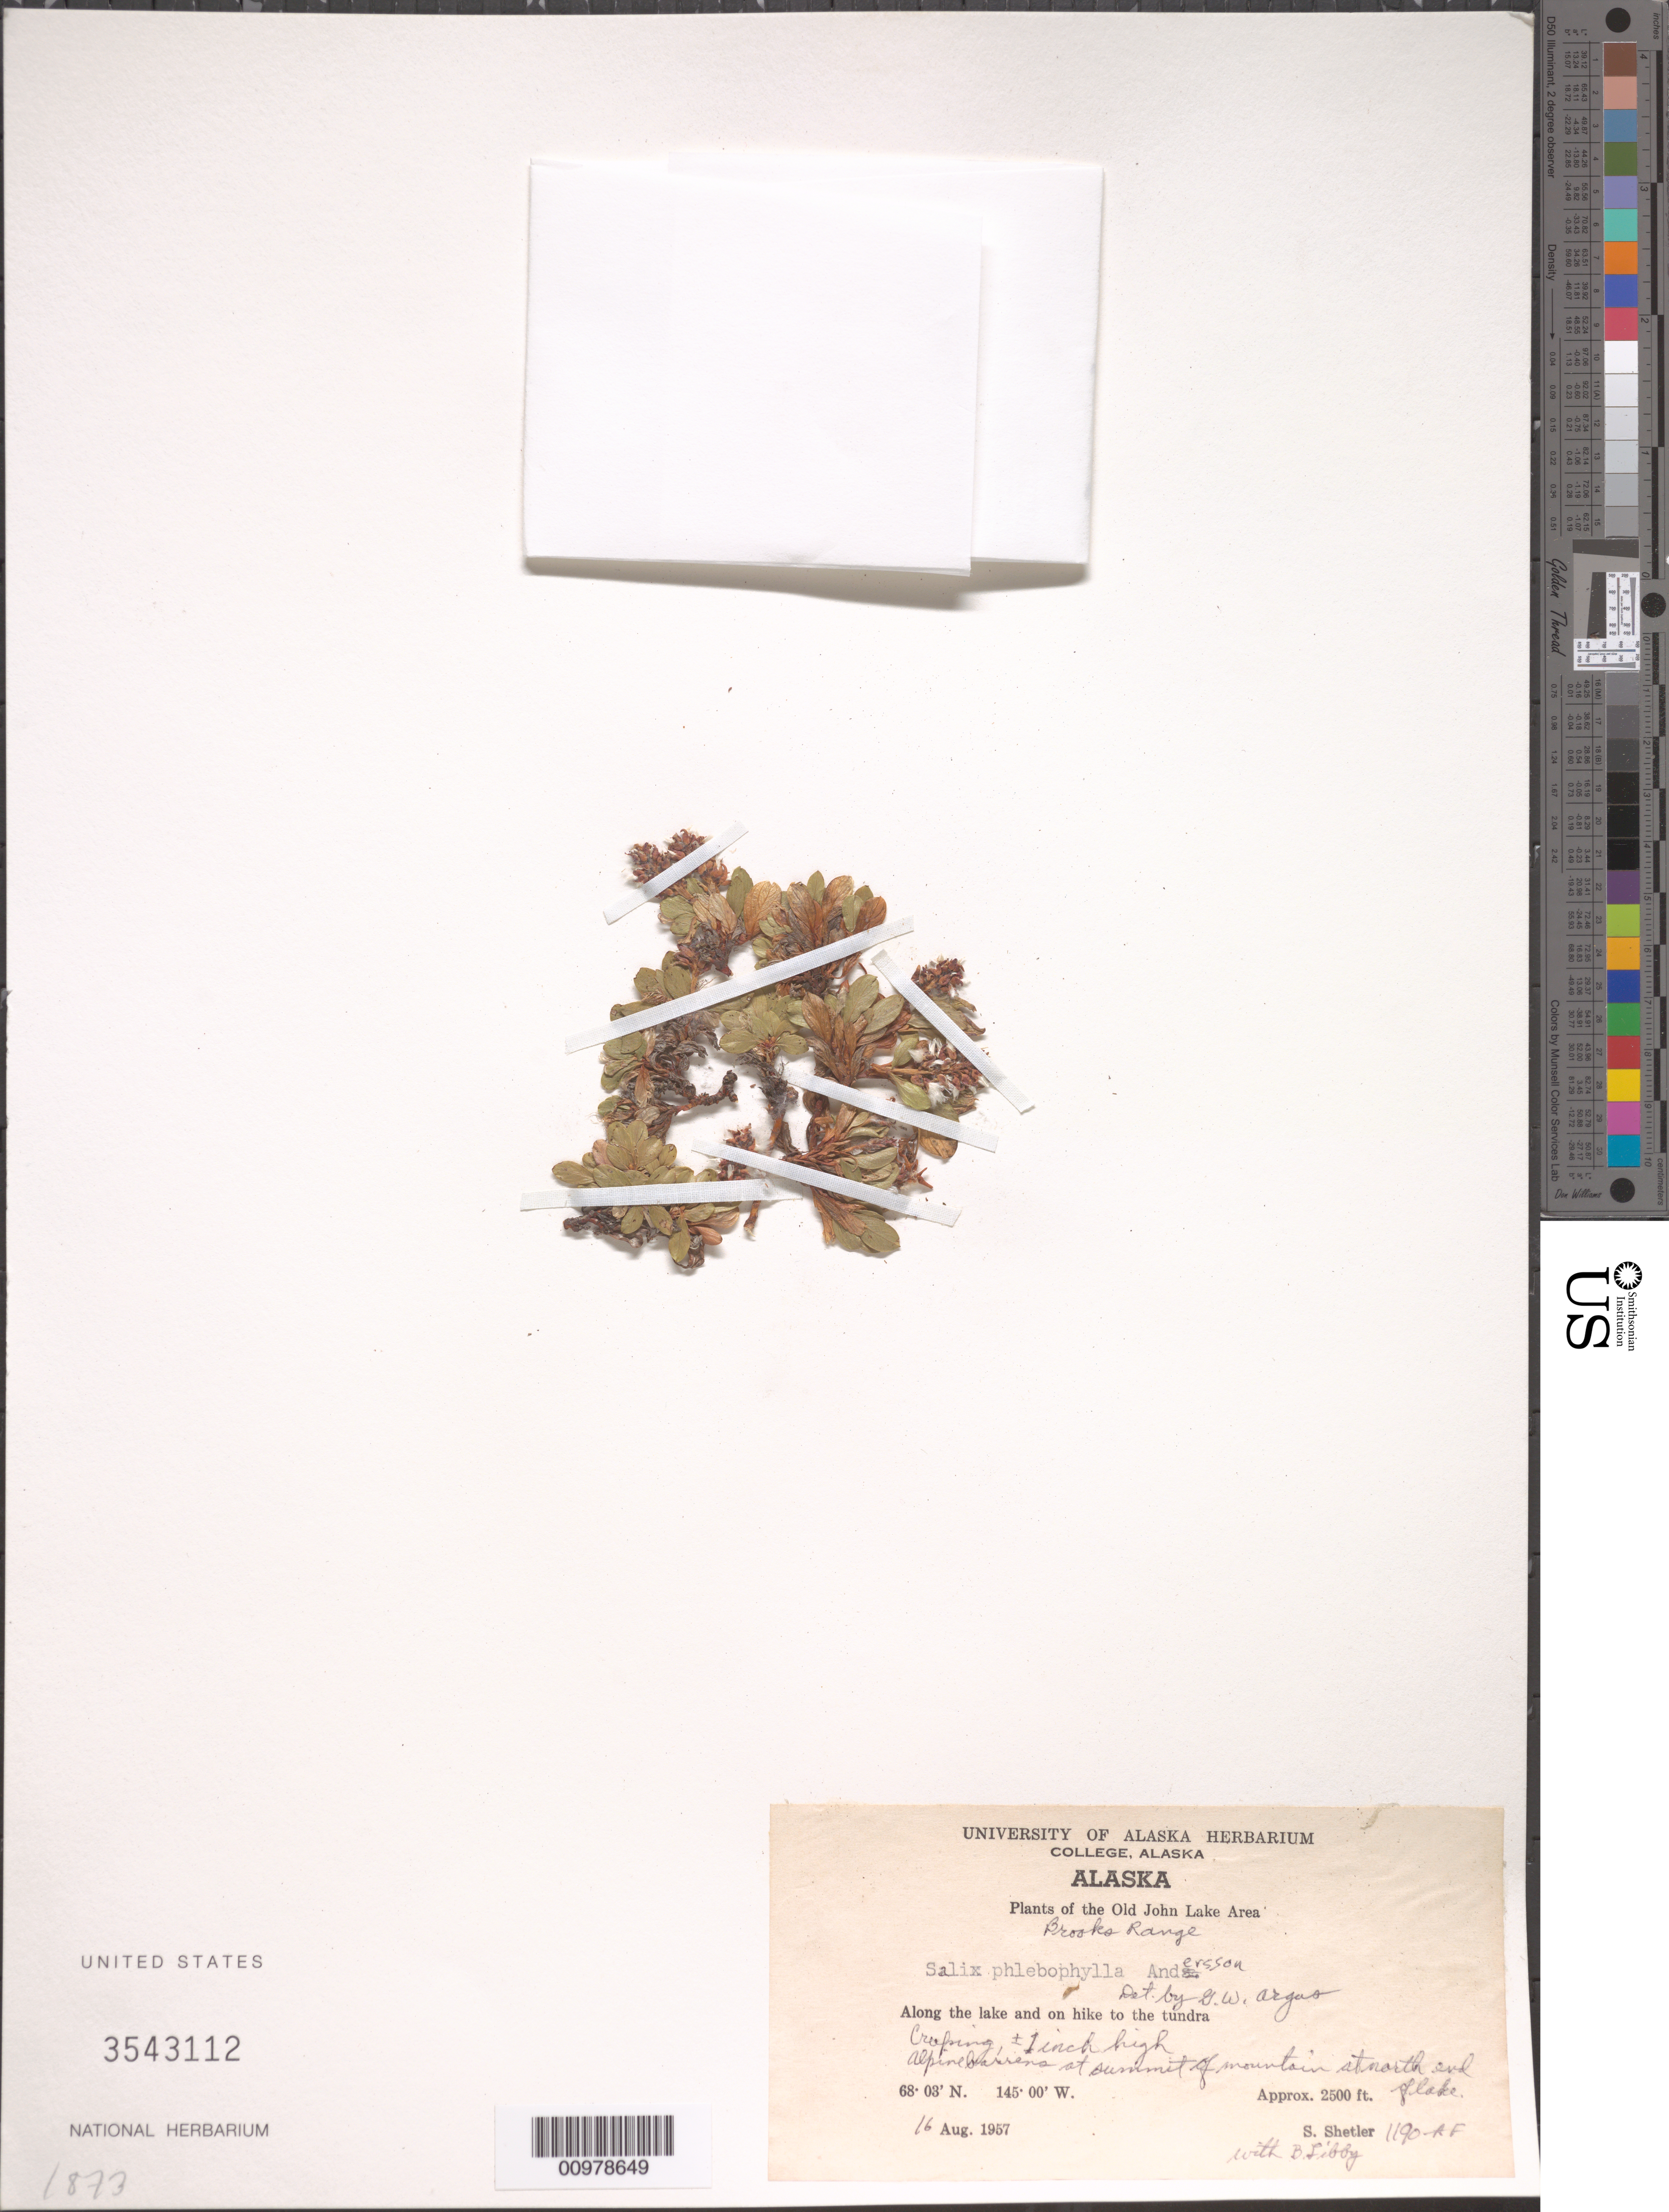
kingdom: Plantae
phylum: Tracheophyta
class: Magnoliopsida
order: Malpighiales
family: Salicaceae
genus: Salix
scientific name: Salix phlebophylla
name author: Andersson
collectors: S. Shetler & B. Libby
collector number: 1190-AF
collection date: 1957-08-16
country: United States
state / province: Alaska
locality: Old John Lake Area. Brooks Range. Along the lake and on hike to the tundra. Alpine barrens at summit of mountain at north end flake.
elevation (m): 762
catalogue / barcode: US 3543112